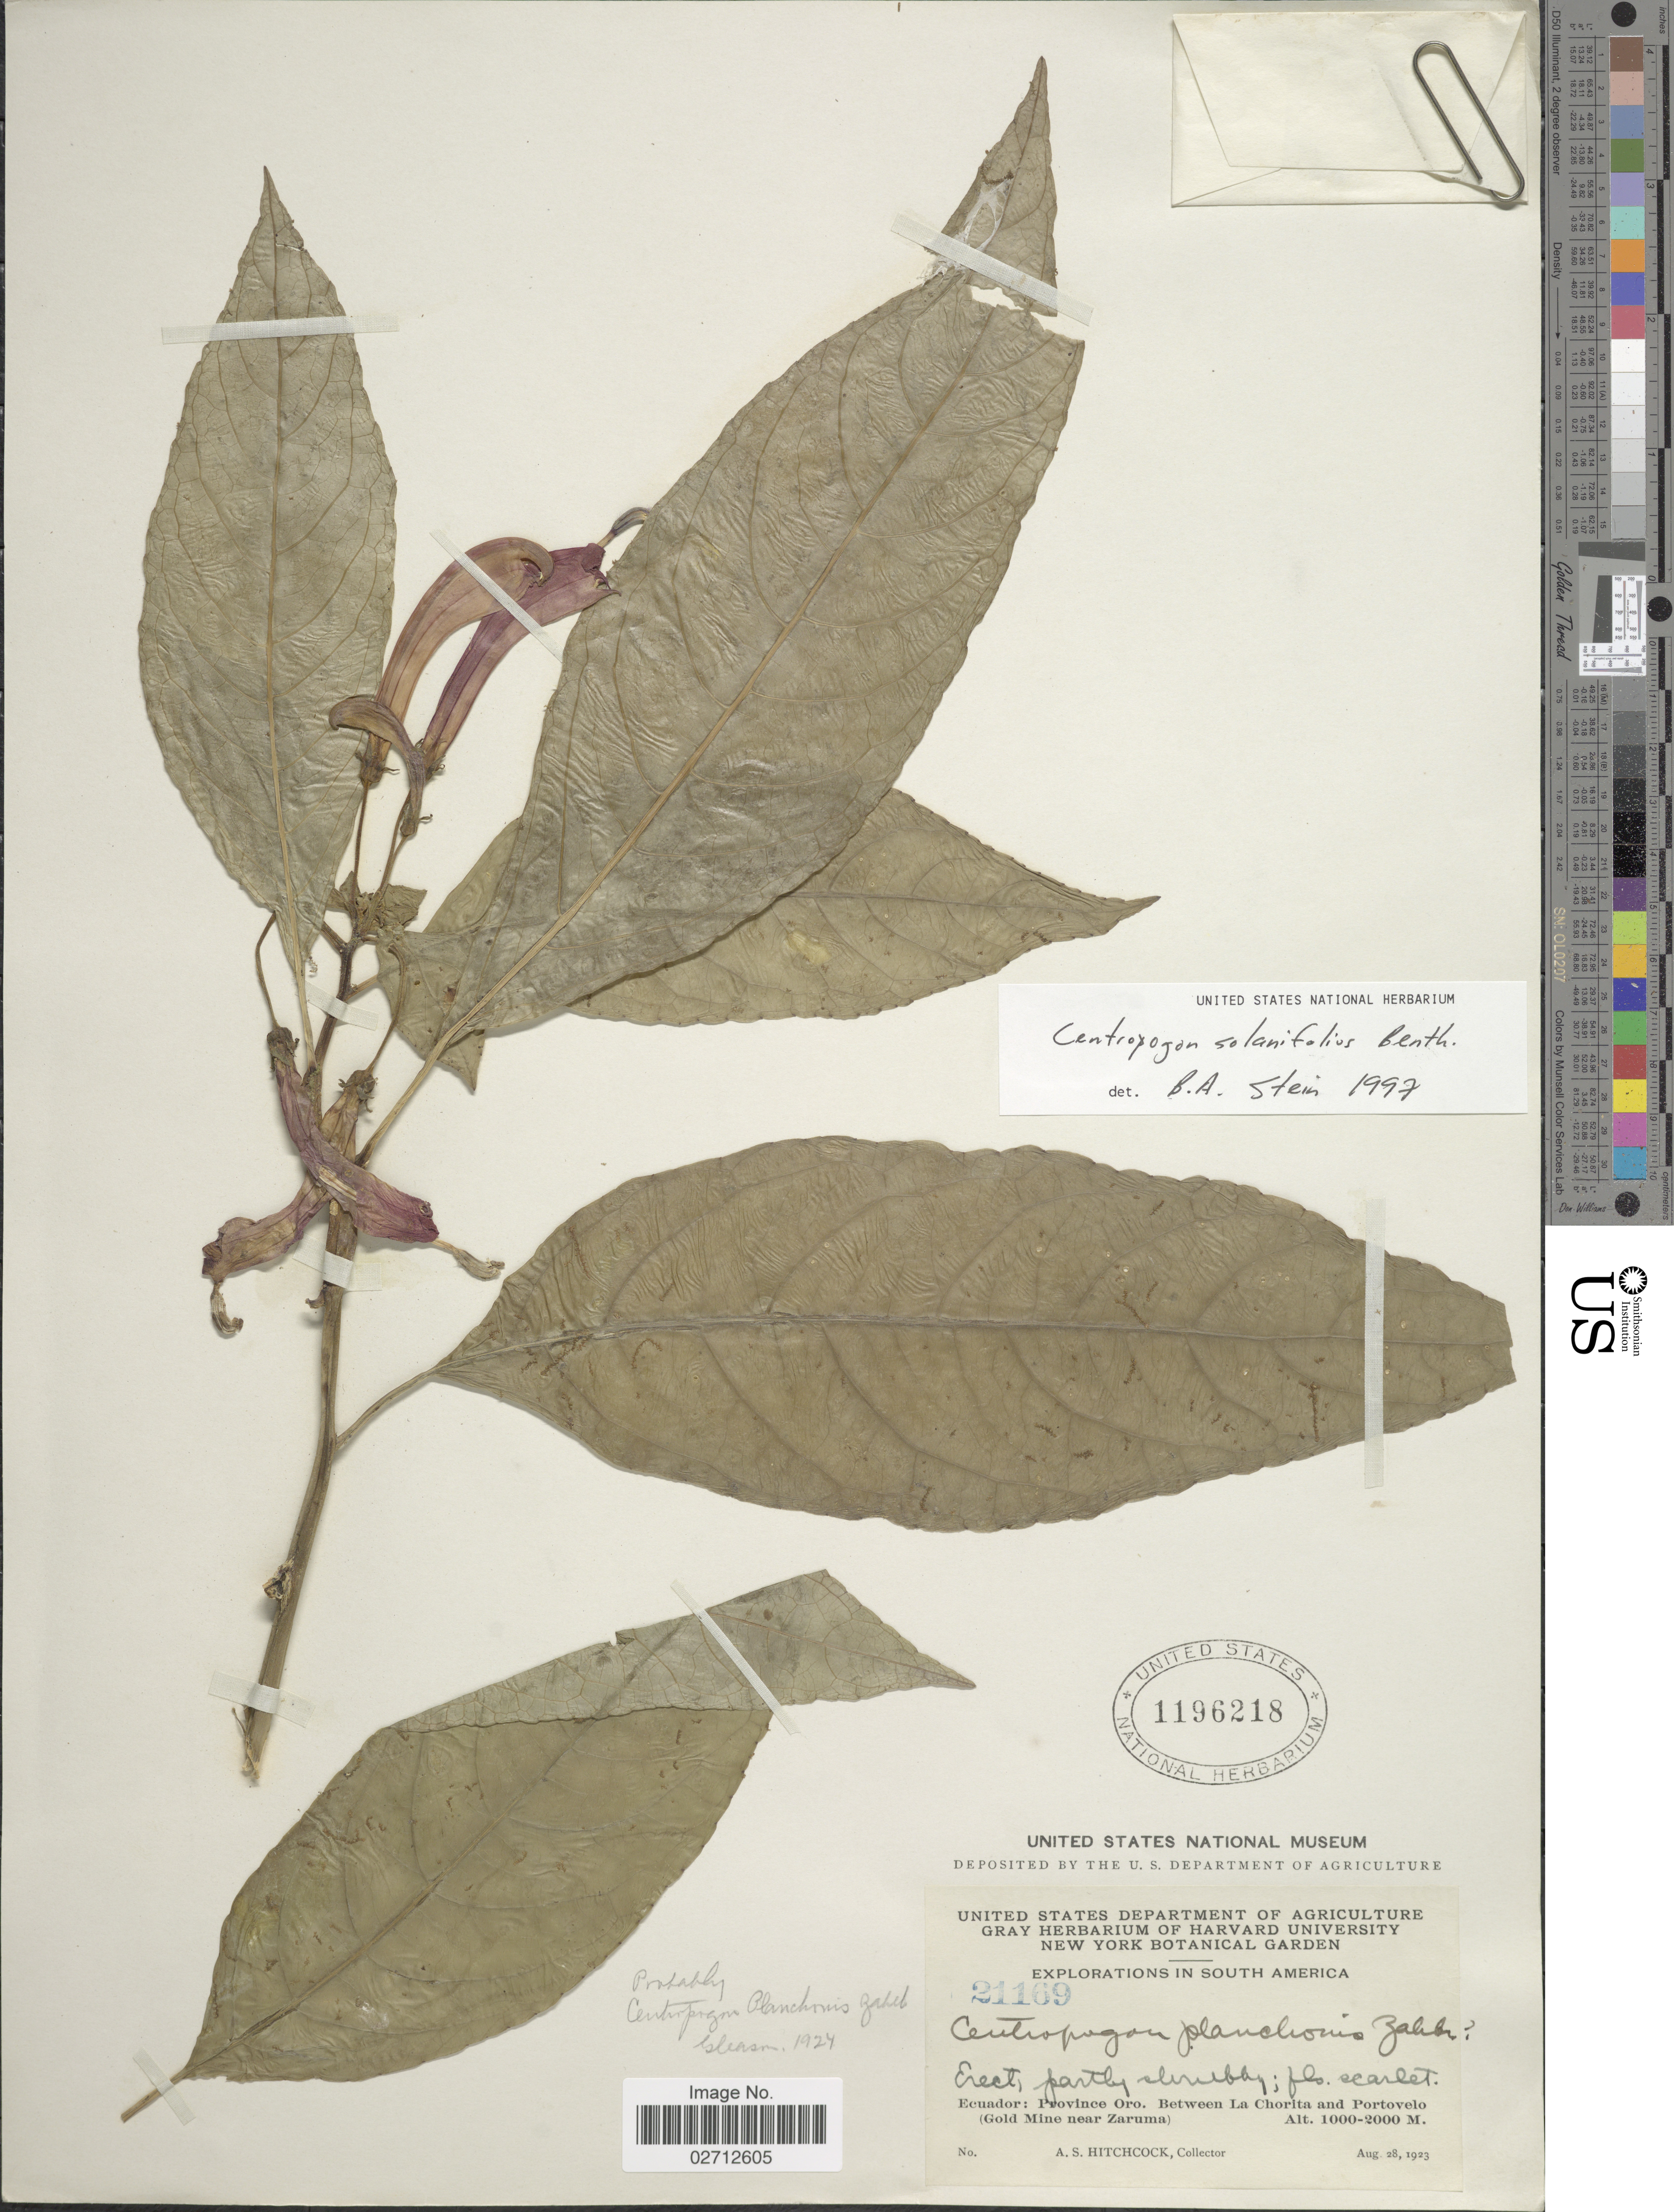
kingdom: Plantae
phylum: Tracheophyta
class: Magnoliopsida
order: Asterales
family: Campanulaceae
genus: Centropogon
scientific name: Centropogon solanifolius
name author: Benth.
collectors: A. S. Hitchcock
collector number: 21169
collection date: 1923-08-28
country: Ecuador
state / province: El Oro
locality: Province Oro, between La Chorita and Portovelo (Gold Mine near Zaruma)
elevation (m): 1000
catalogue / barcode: US 1196218